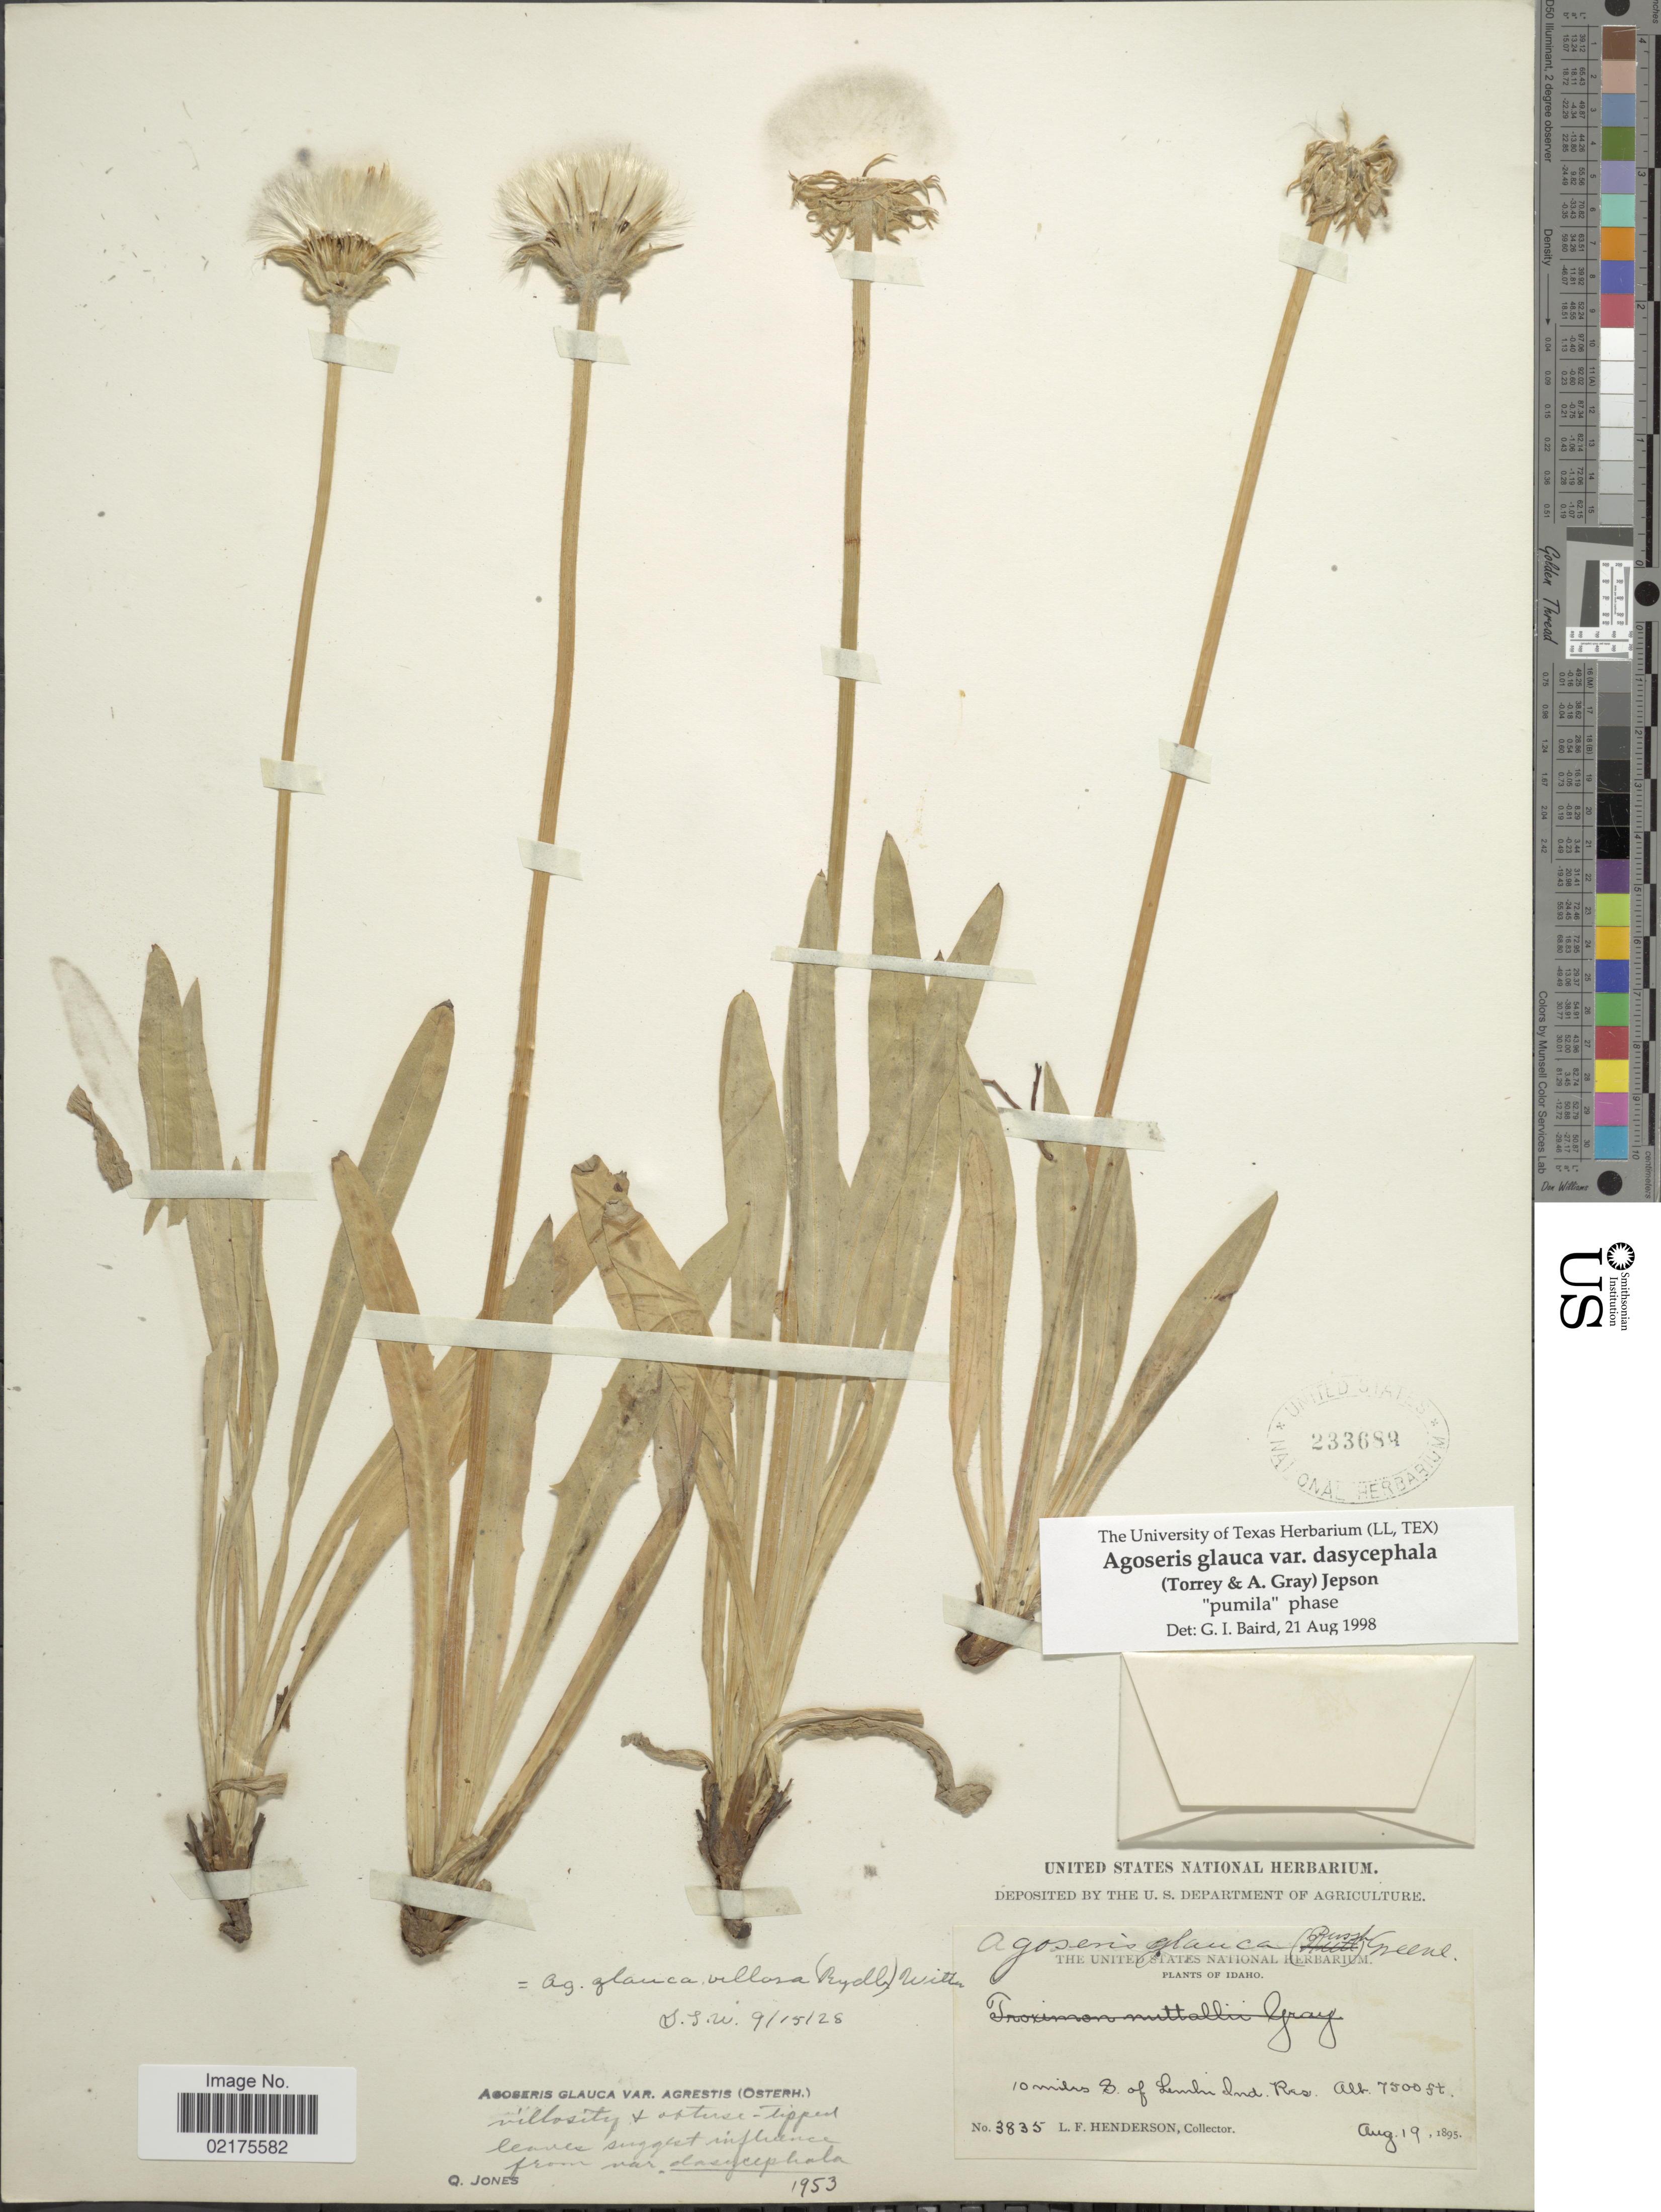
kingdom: Plantae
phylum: Tracheophyta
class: Magnoliopsida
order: Asterales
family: Asteraceae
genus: Agoseris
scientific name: Agoseris glauca var. dasycephala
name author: (Torr. & A. Gray) Jeps.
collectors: L. Henderson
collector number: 3835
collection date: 1895-08-19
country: United States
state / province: Idaho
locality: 10 miles S of Lemhi lnd. Res.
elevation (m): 2286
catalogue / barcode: US 233689